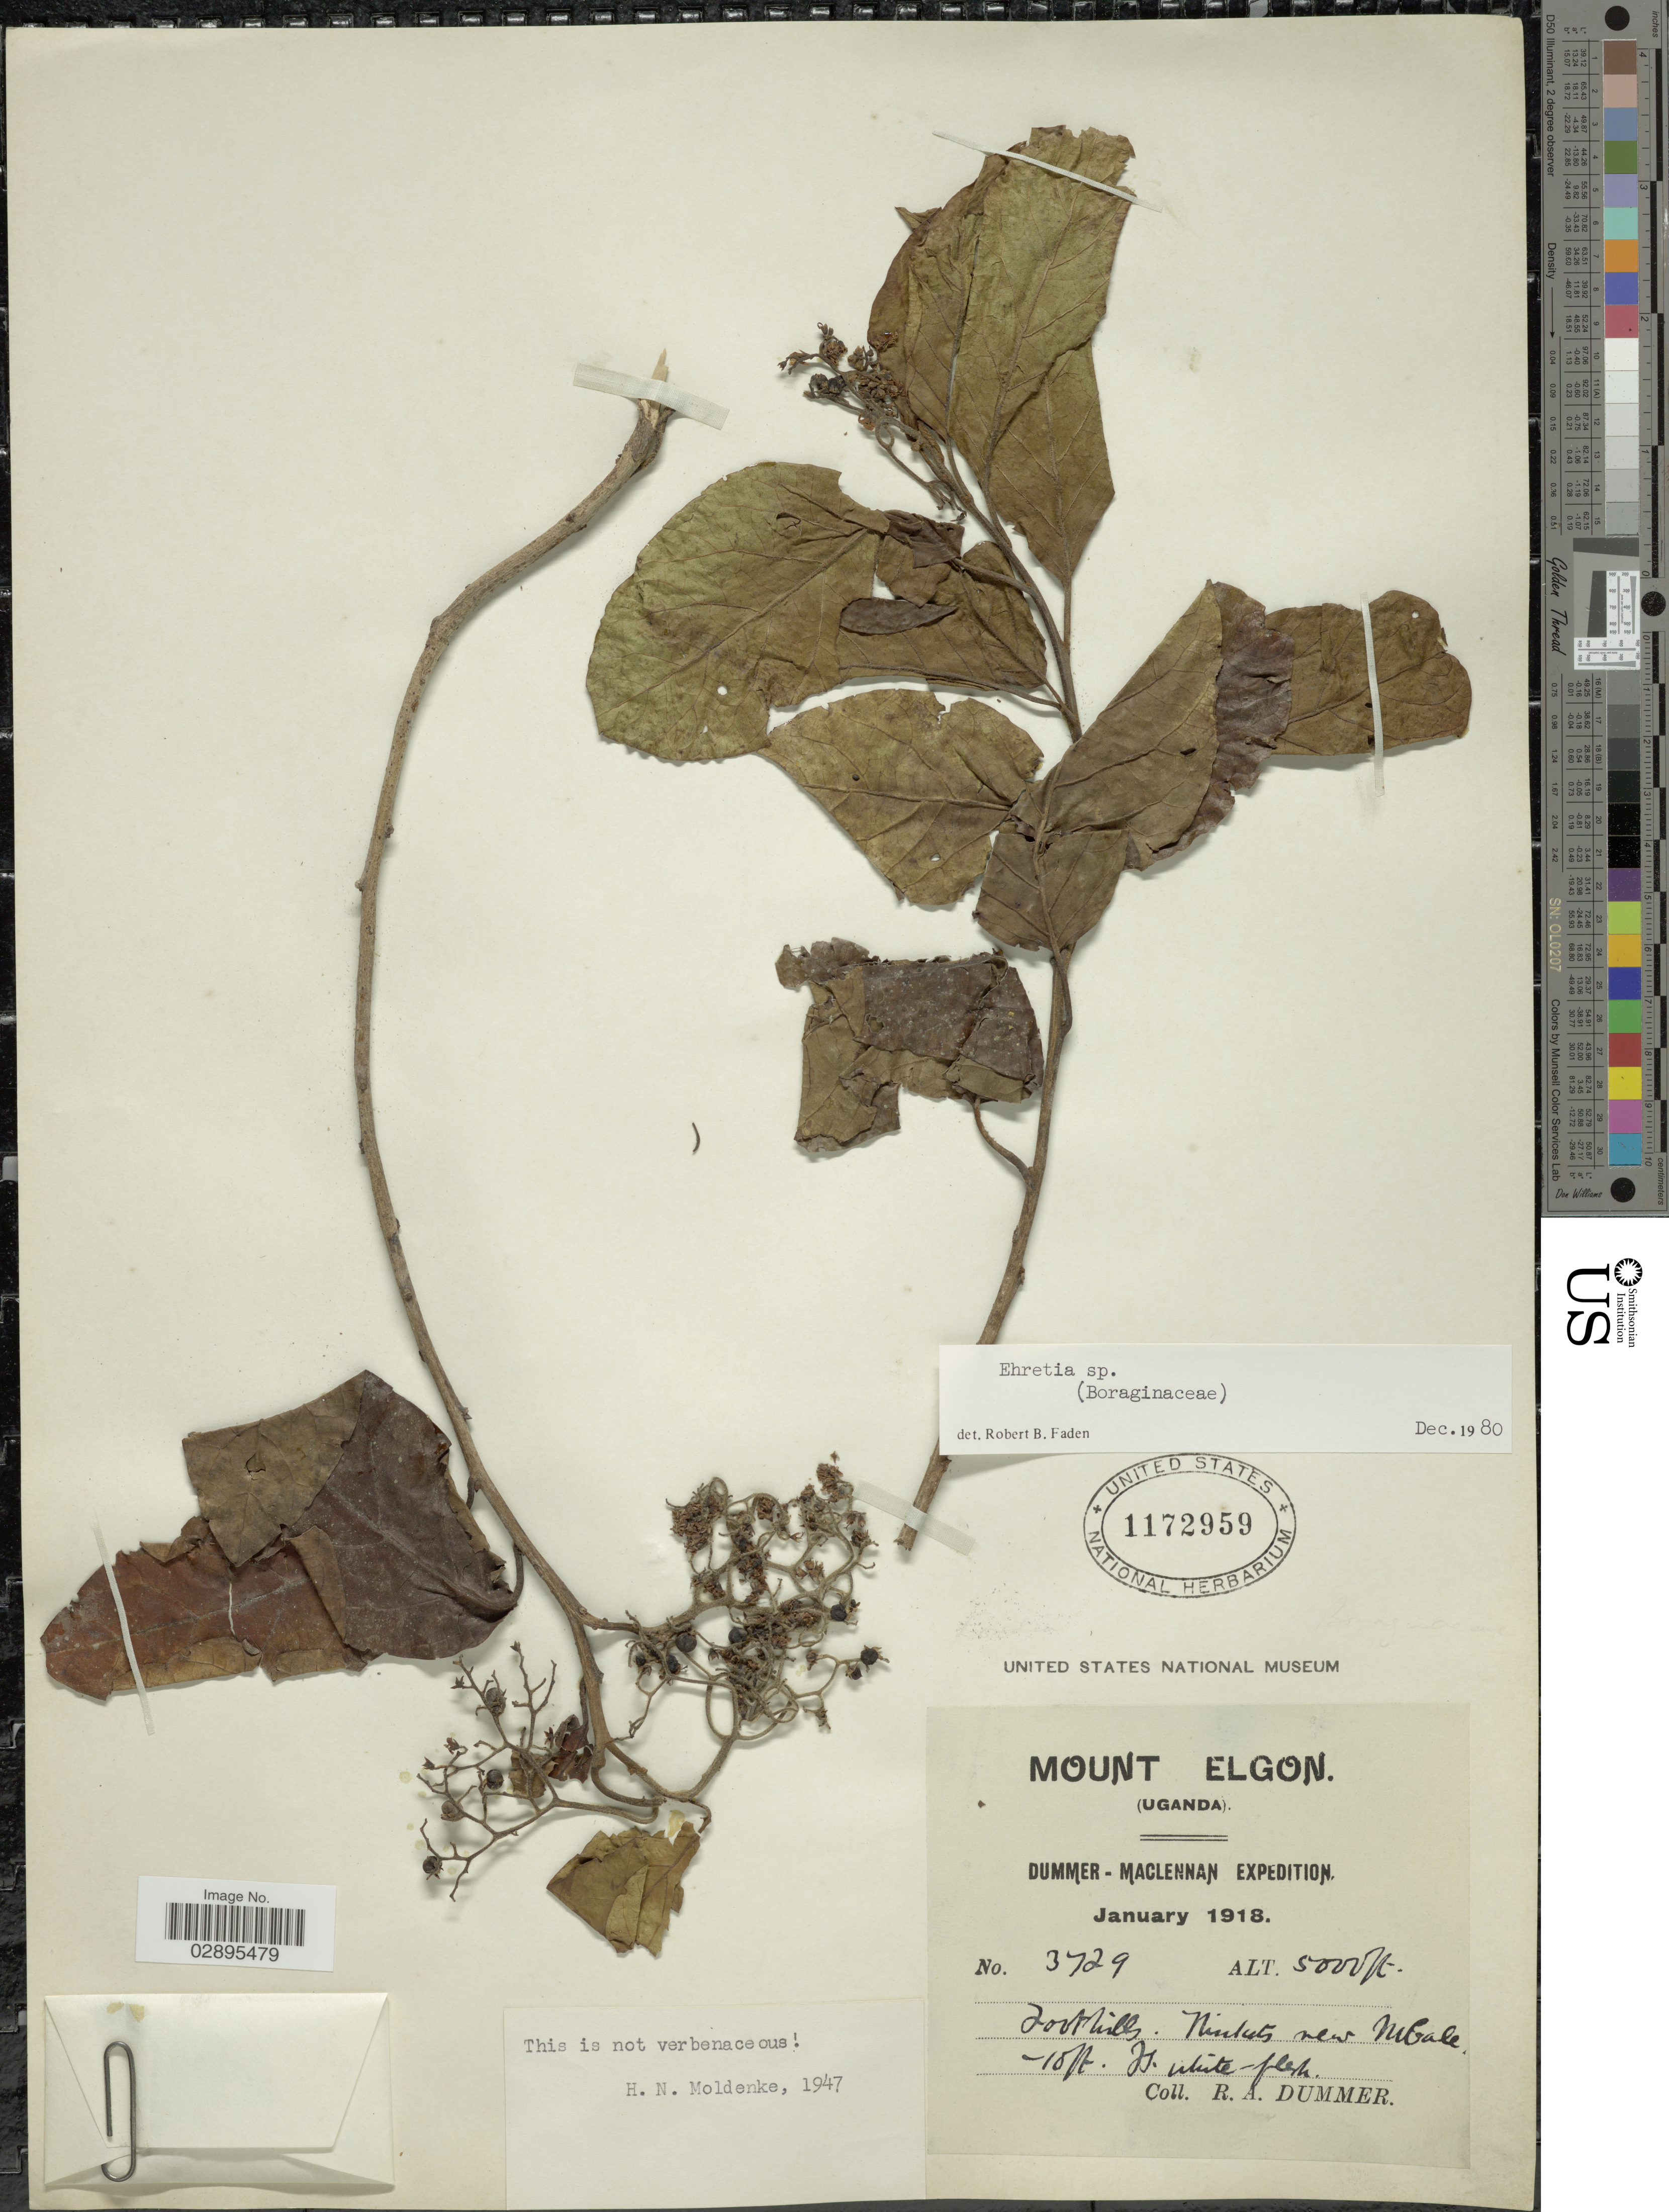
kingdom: Plantae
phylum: Tracheophyta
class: Magnoliopsida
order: Boraginales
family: Ehretiaceae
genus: Ehretia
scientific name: Ehretia sp.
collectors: R. Dümmer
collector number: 3729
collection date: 1918-01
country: Uganda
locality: Mount Elgon. Foothills. Thickets near Mbale.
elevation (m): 3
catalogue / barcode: US 1172959